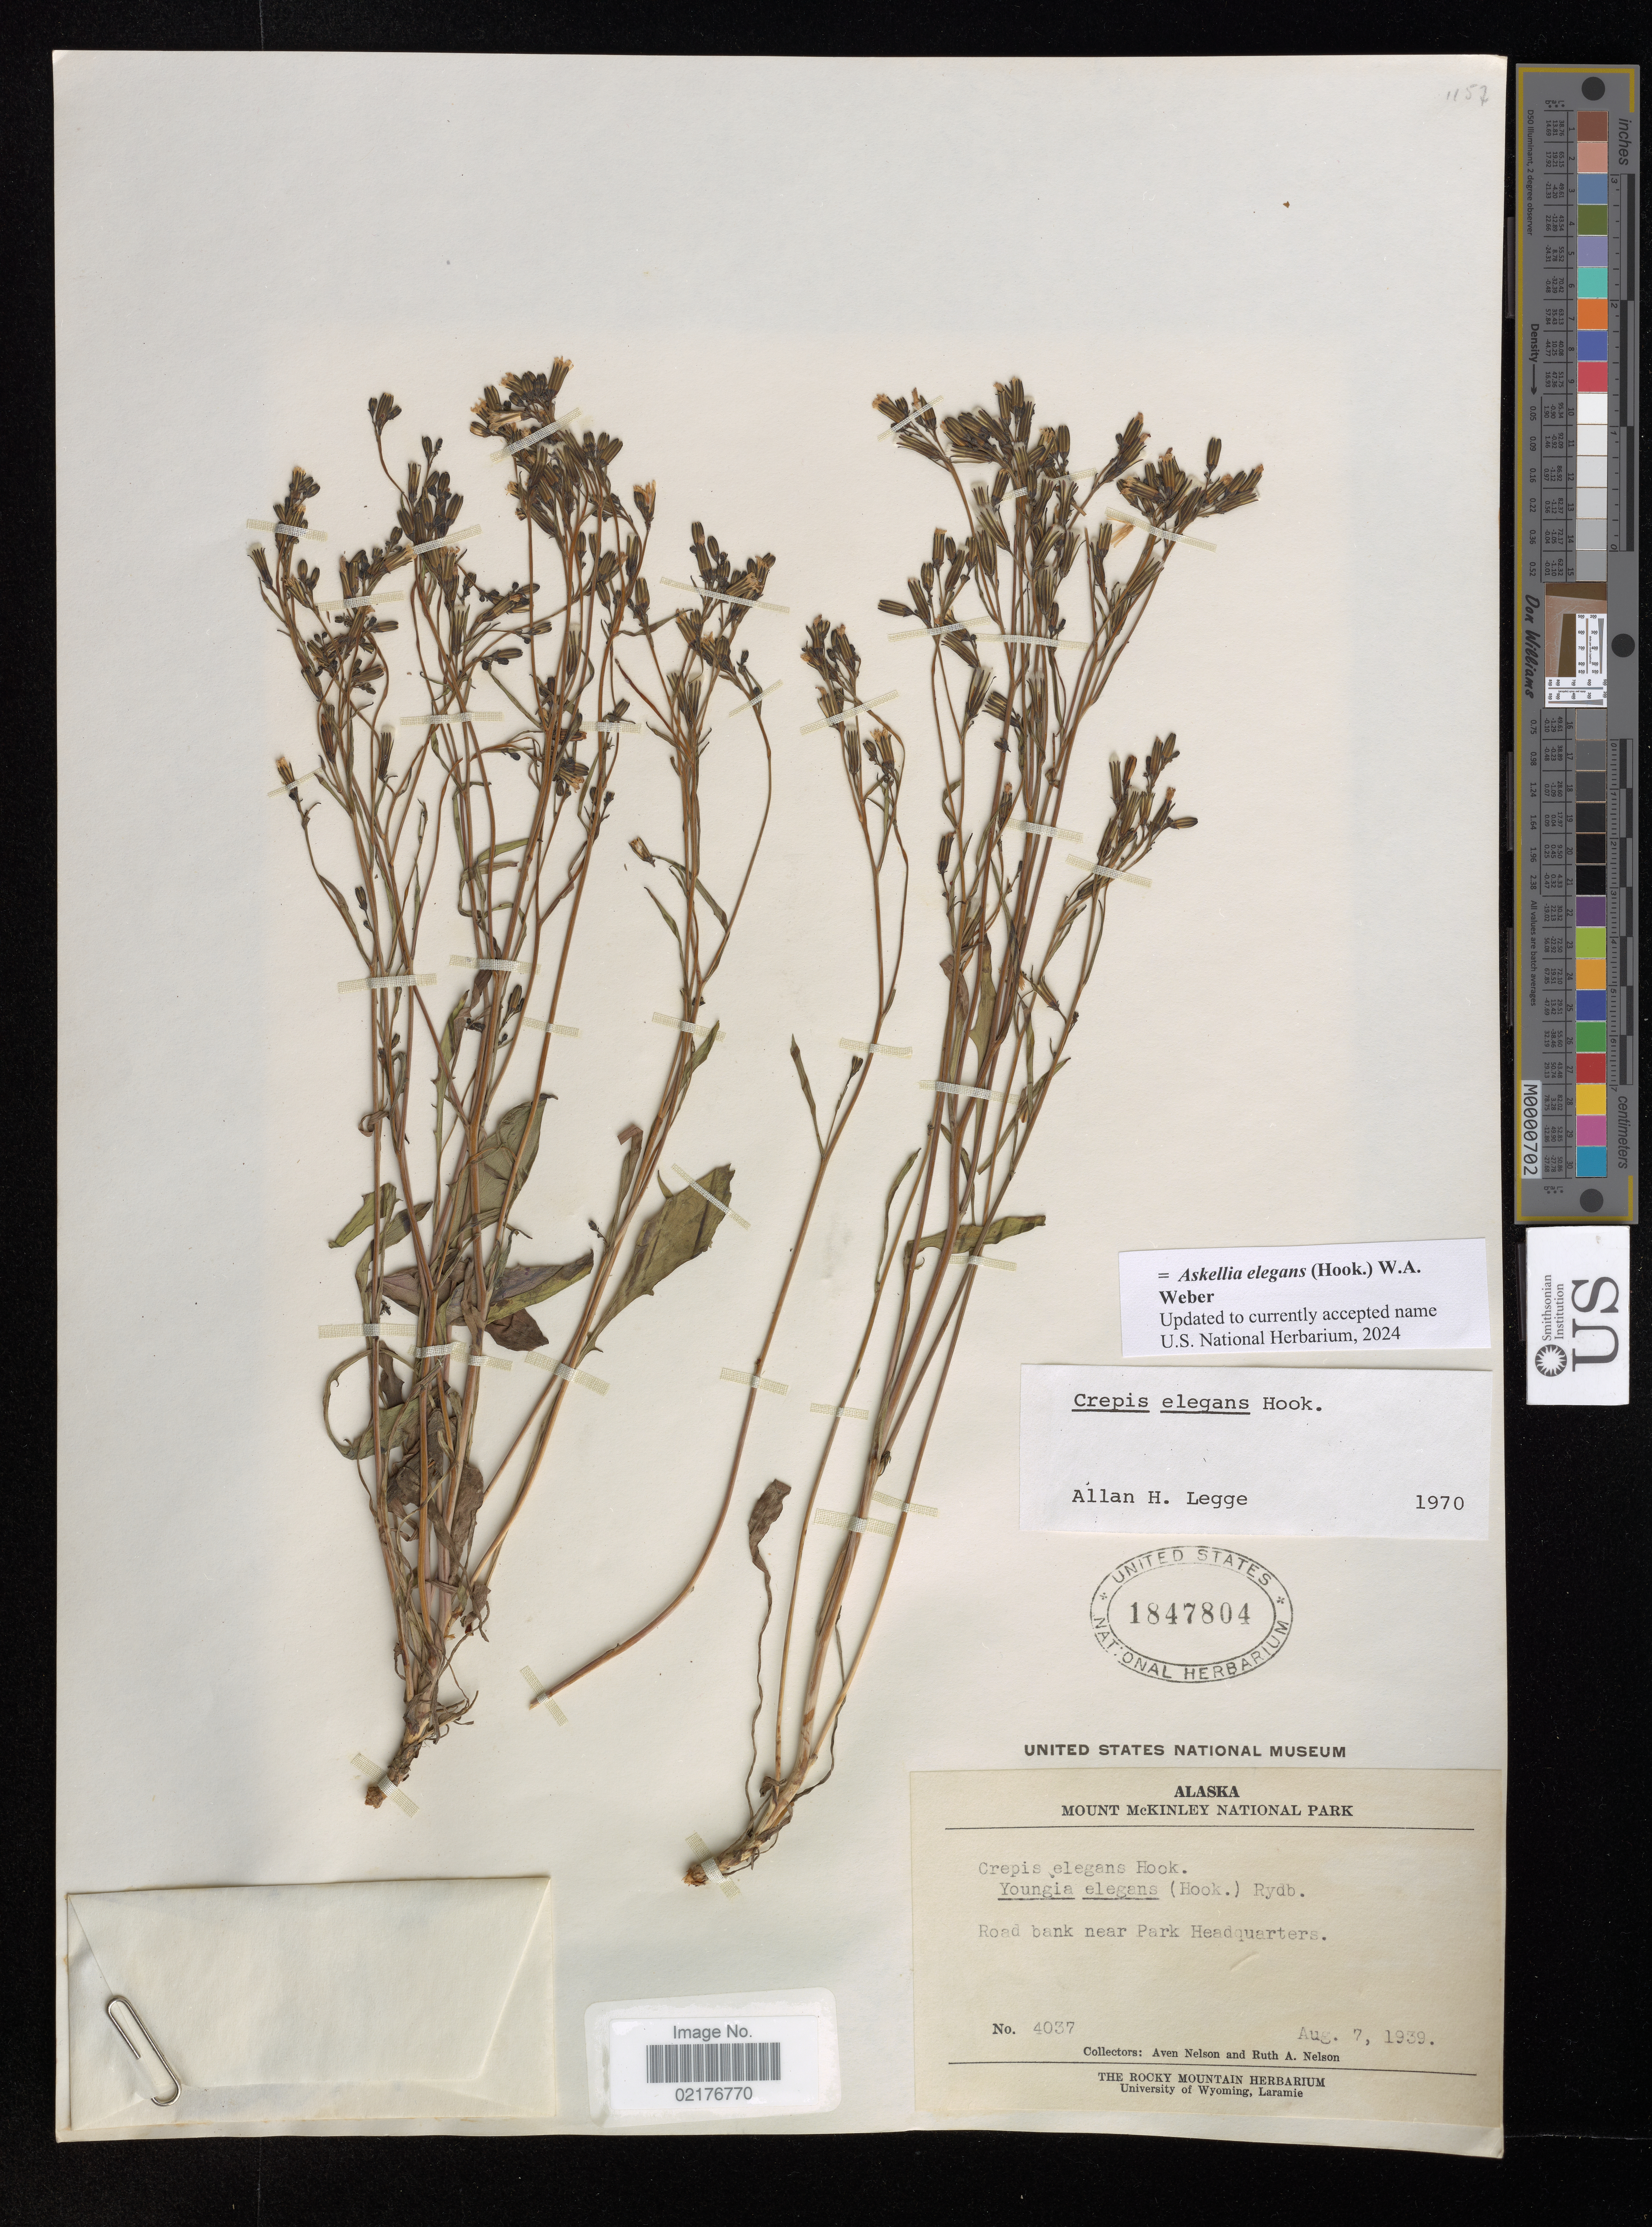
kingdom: Plantae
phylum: Tracheophyta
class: Magnoliopsida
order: Asterales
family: Asteraceae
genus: Askellia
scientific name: Askellia elegans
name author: (Hook.) W.A. Weber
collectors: R. A. Nelson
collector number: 4037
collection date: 1939-08-07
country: United States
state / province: Alaska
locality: Mount McKinley National Park, near Park Headquarters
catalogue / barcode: US 1847804